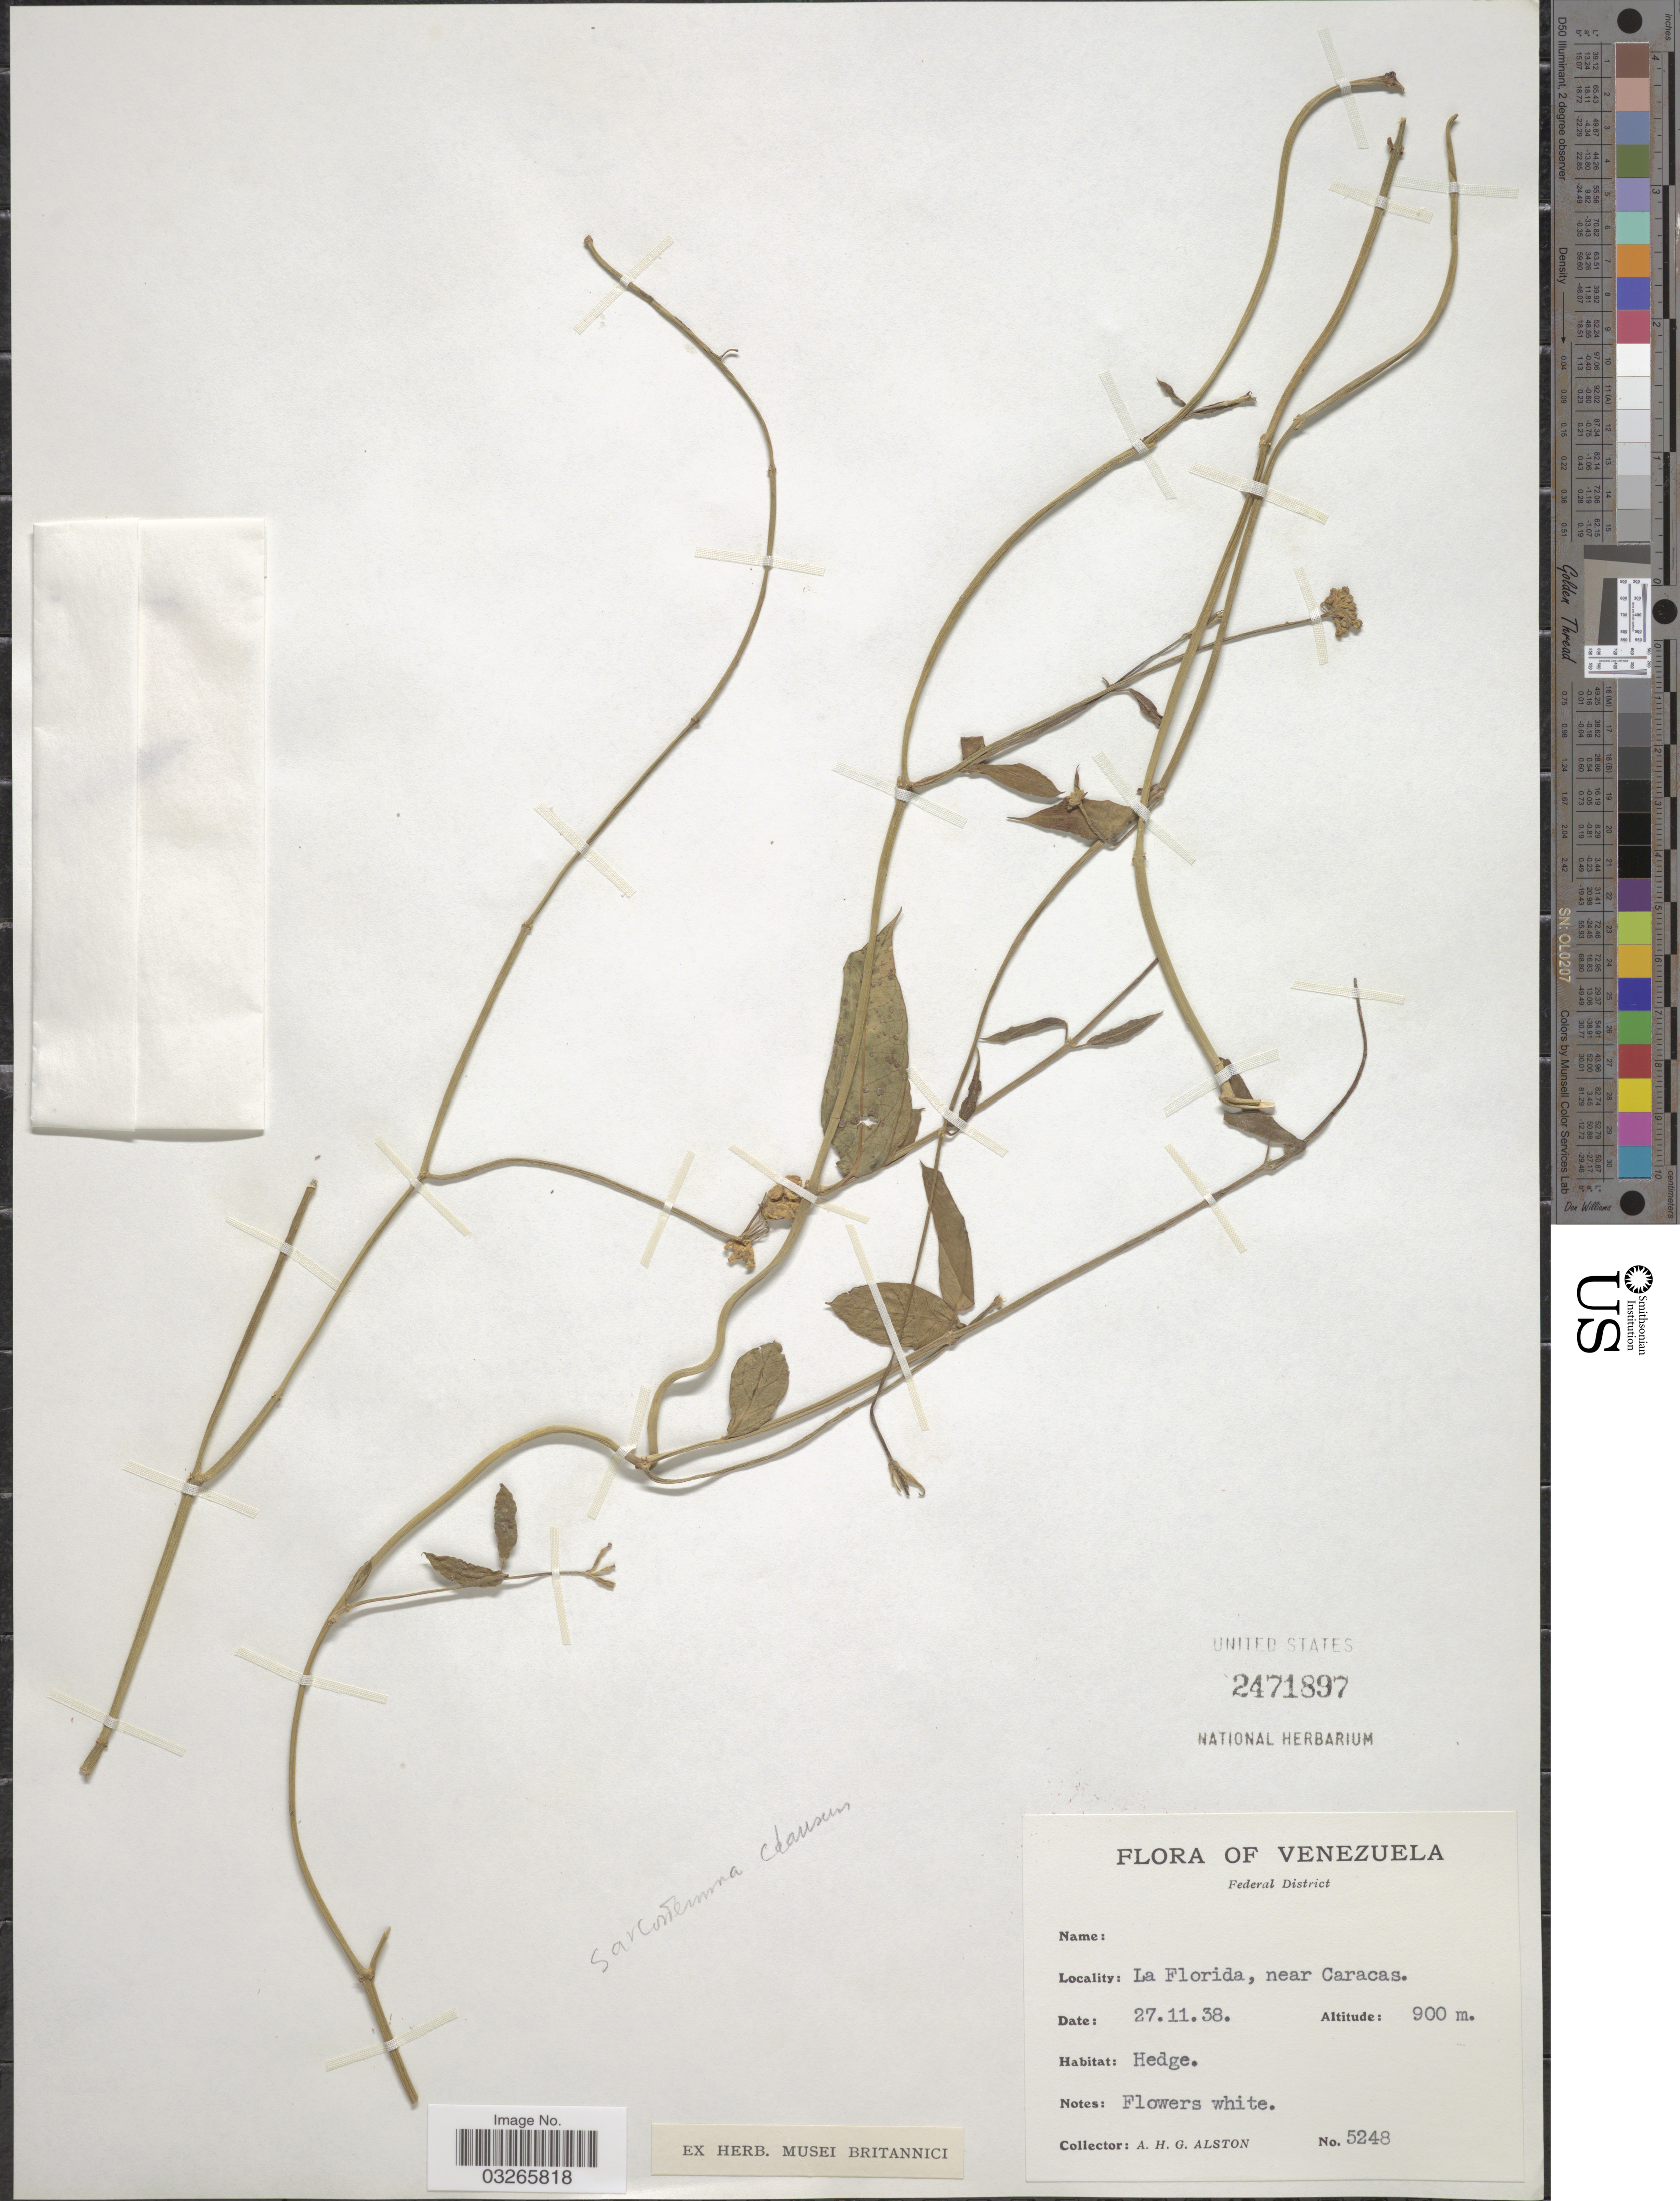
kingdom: Plantae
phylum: Tracheophyta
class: Magnoliopsida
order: Gentianales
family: Apocynaceae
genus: Sarcostemma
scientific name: Sarcostemma clausum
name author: (Jacq.) Schult.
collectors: A. H. Alston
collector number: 5248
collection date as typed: Transcribed d/m/y: 27/11/38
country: Venezuela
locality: Federal District. La Florida, near Caracas.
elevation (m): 900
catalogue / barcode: US 2471897